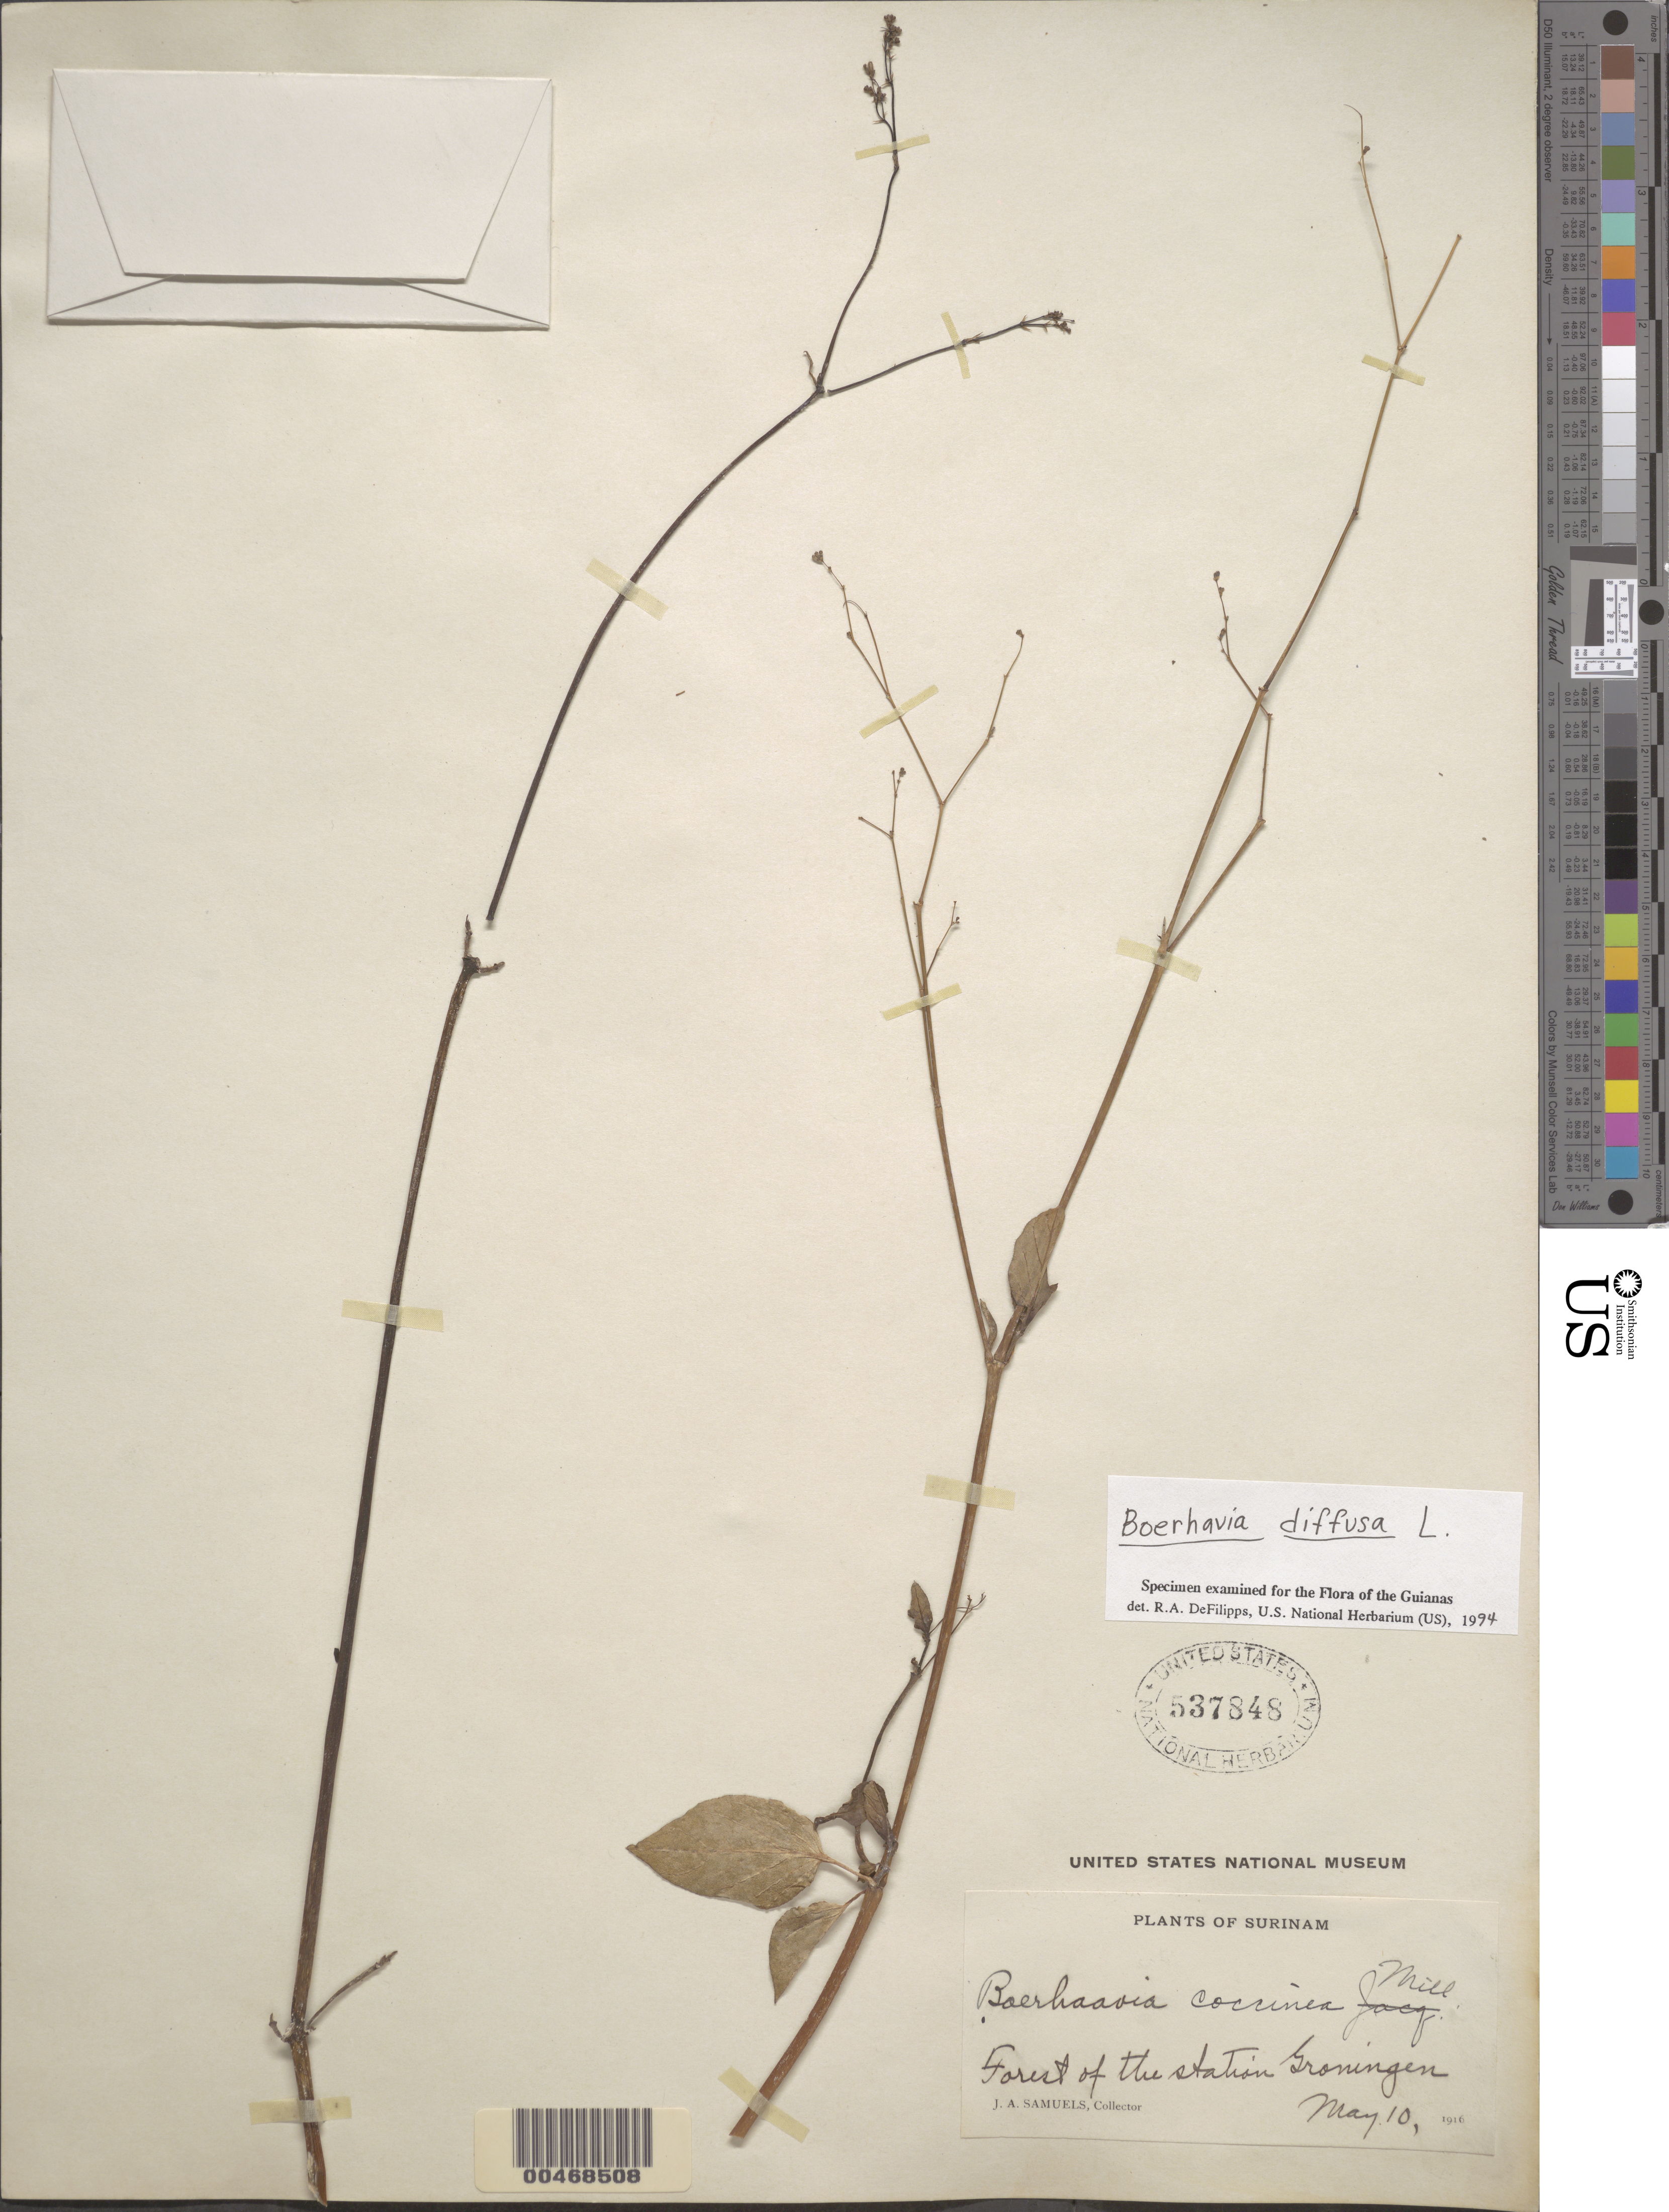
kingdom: Plantae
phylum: Tracheophyta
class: Magnoliopsida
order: Caryophyllales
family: Nyctaginaceae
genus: Boerhavia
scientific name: Boerhavia diffusa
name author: L.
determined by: DeFilipps, R. A.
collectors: J. A. Samuels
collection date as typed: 10 May 1916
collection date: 1916-05-10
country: Suriname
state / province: Saramacca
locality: Forest of the station Groningen.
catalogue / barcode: US 537848